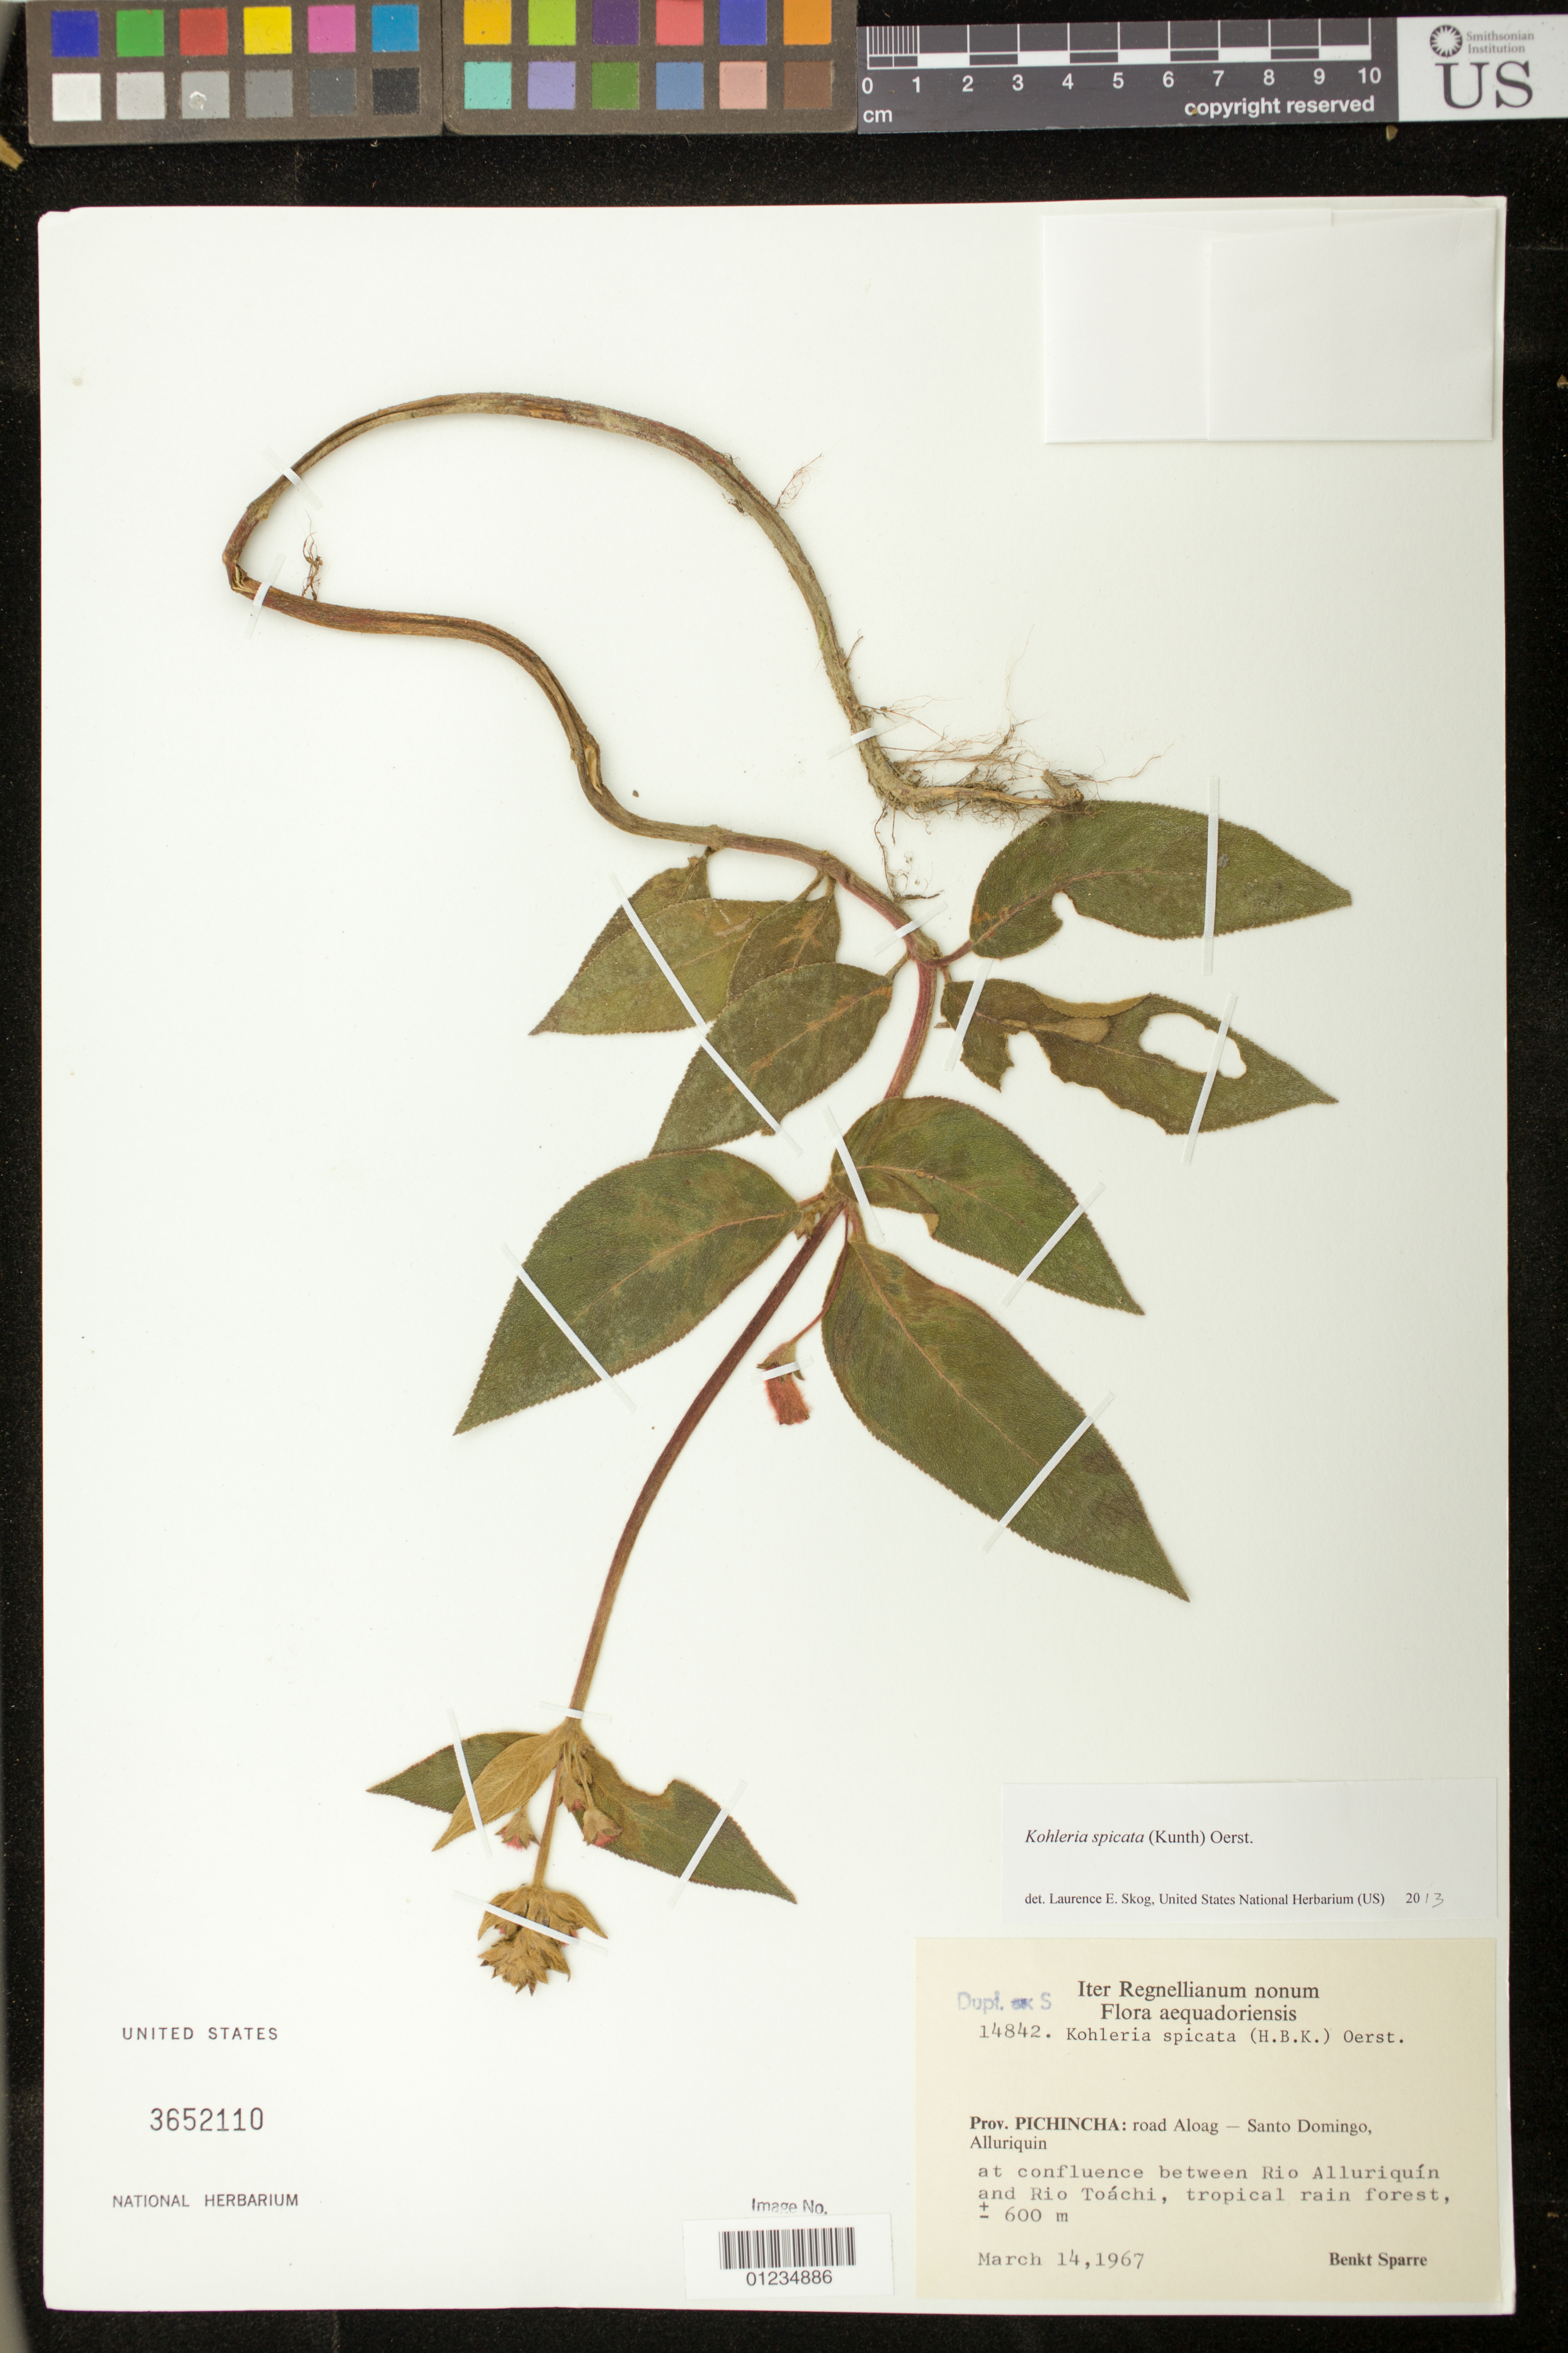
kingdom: Plantae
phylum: Tracheophyta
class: Magnoliopsida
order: Lamiales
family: Gesneriaceae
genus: Kohleria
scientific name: Kohleria spicata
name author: (Kunth) Oerst.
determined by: Skog, Laurence E.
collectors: B. Sparre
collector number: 14842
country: Ecuador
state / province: Pichincha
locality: Road from Aloag to Santo Domingo, Alluriquin at confluence between Rio Alluriquin and Riuo Toachi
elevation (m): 600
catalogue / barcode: US 3652110